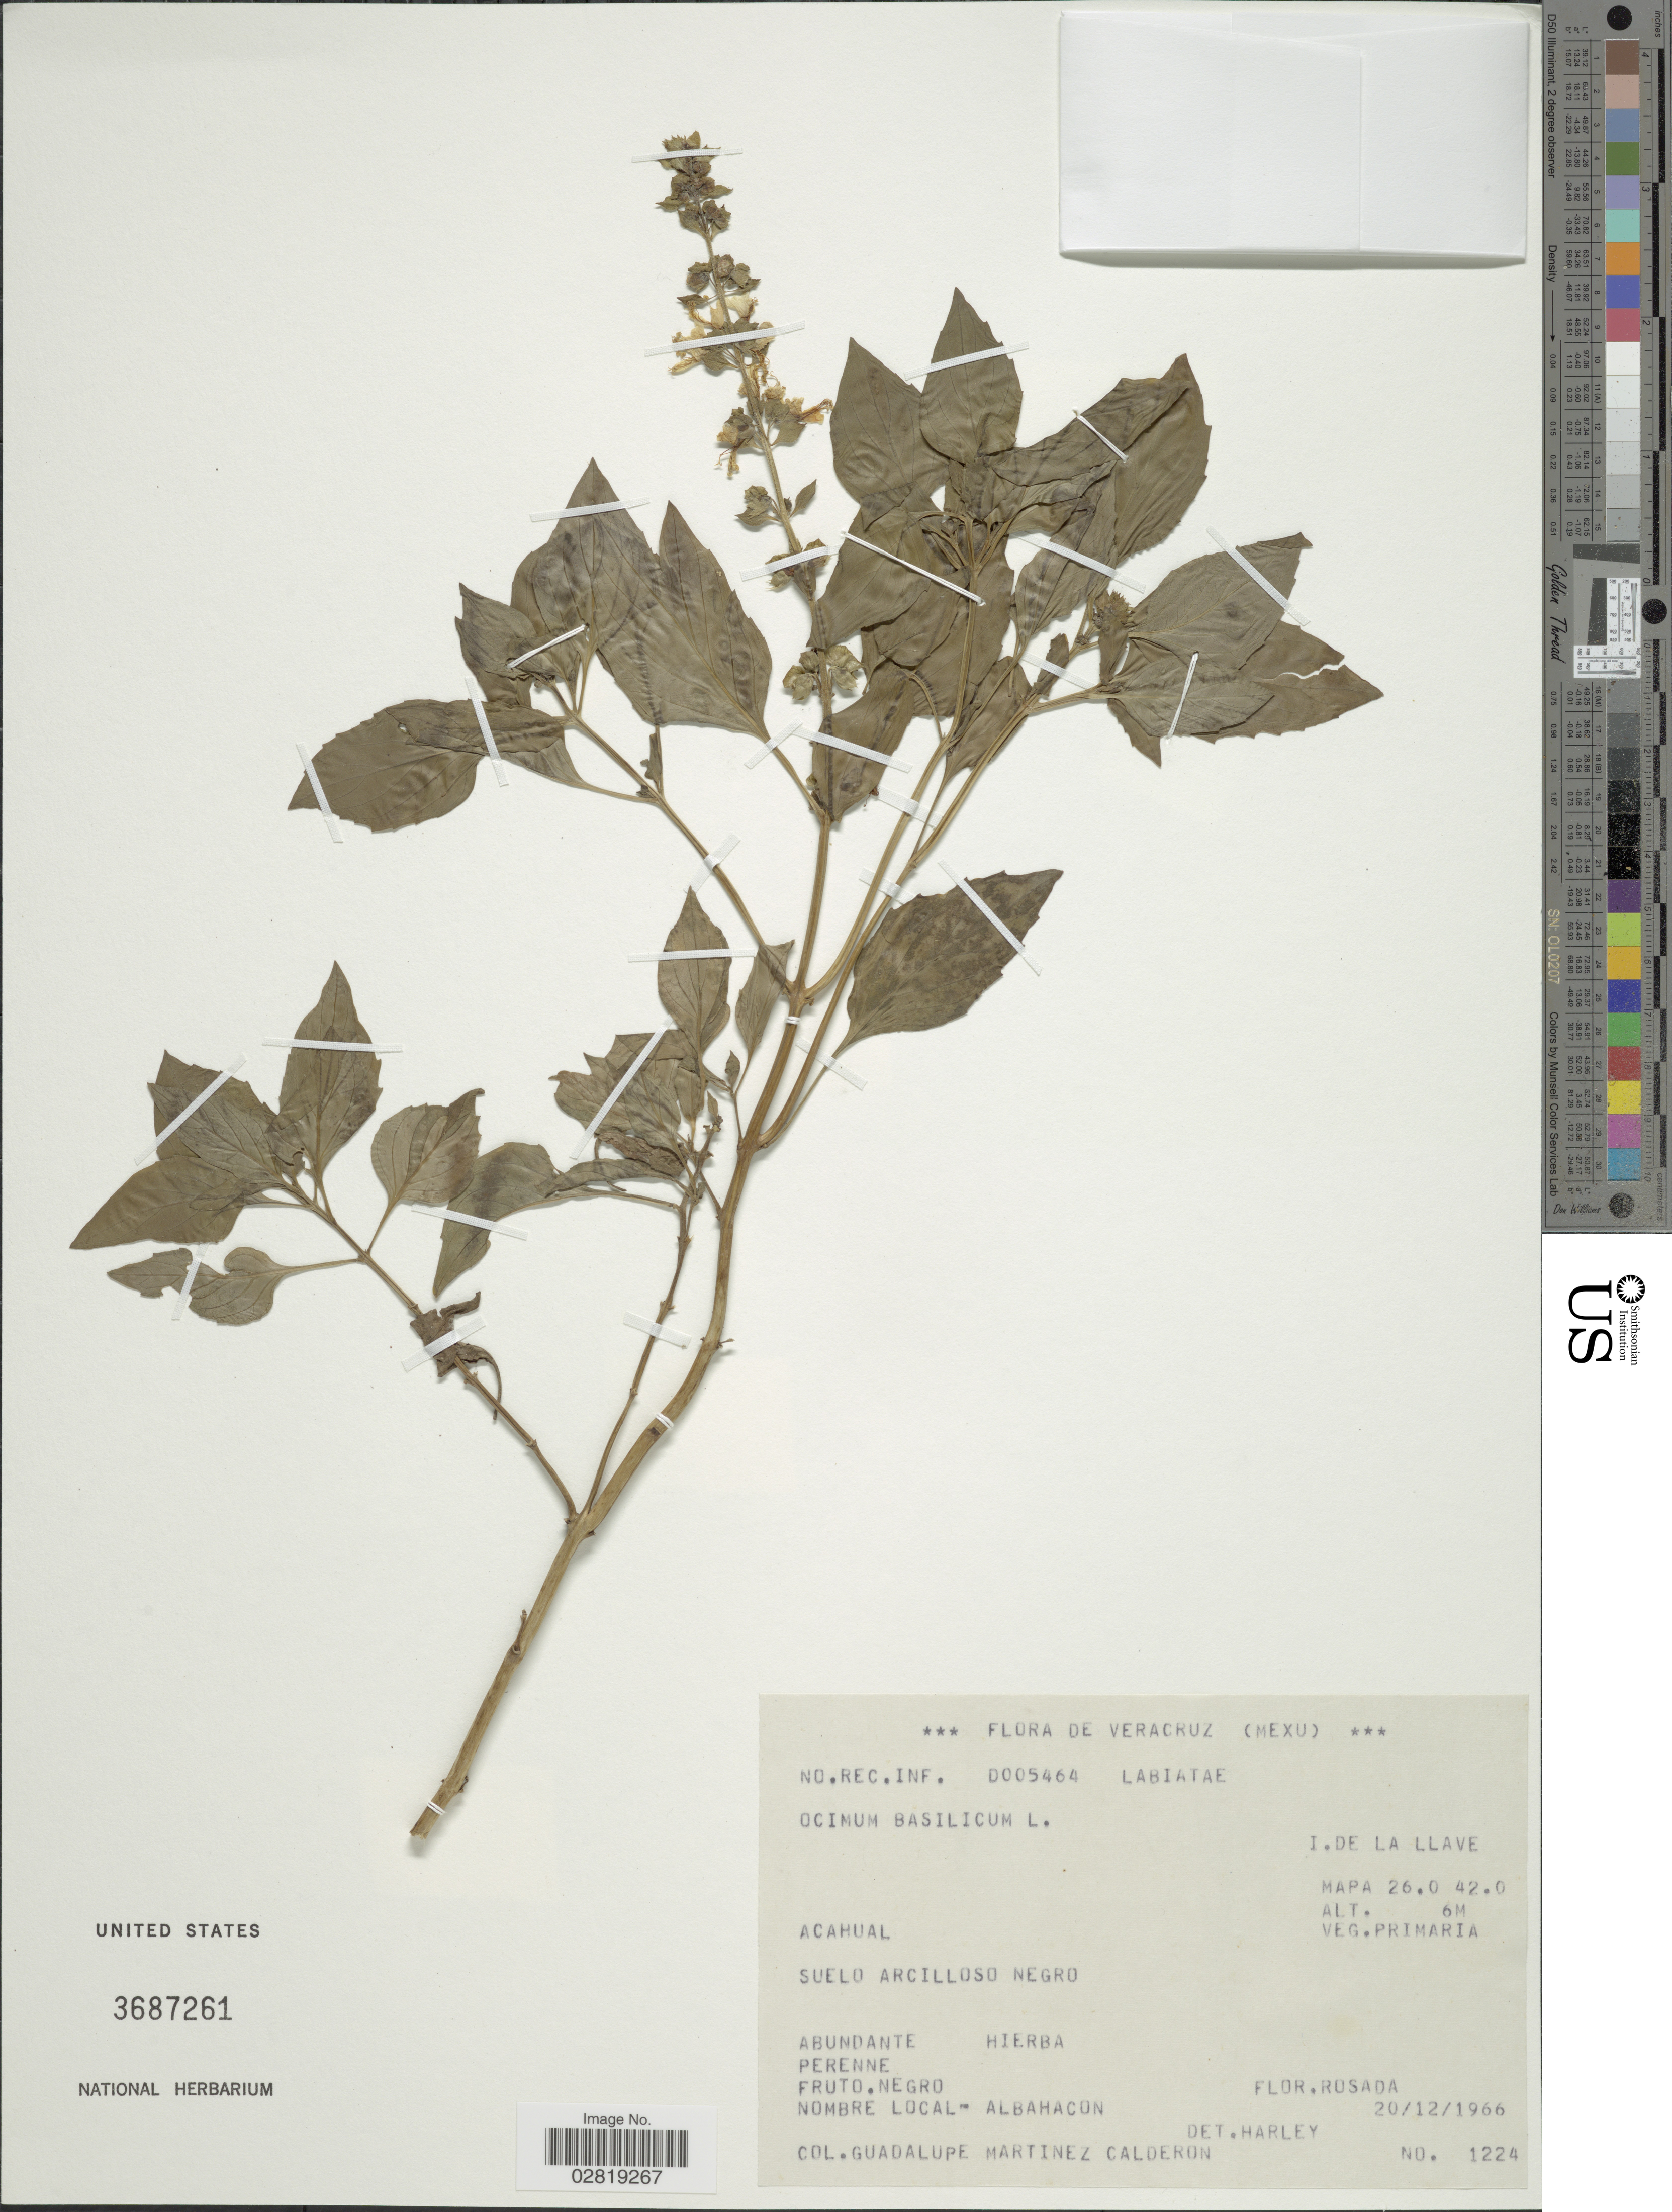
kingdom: Plantae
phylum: Tracheophyta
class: Magnoliopsida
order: Lamiales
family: Lamiaceae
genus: Ocimum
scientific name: Ocimum basilicum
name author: L.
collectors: G. Martinez-C.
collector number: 1224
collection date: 1966-12-20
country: Mexico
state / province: Veracruz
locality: Veracruz. I de la Llave, Acahual, Mapa 26.0 42.0.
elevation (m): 6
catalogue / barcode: US 3687261